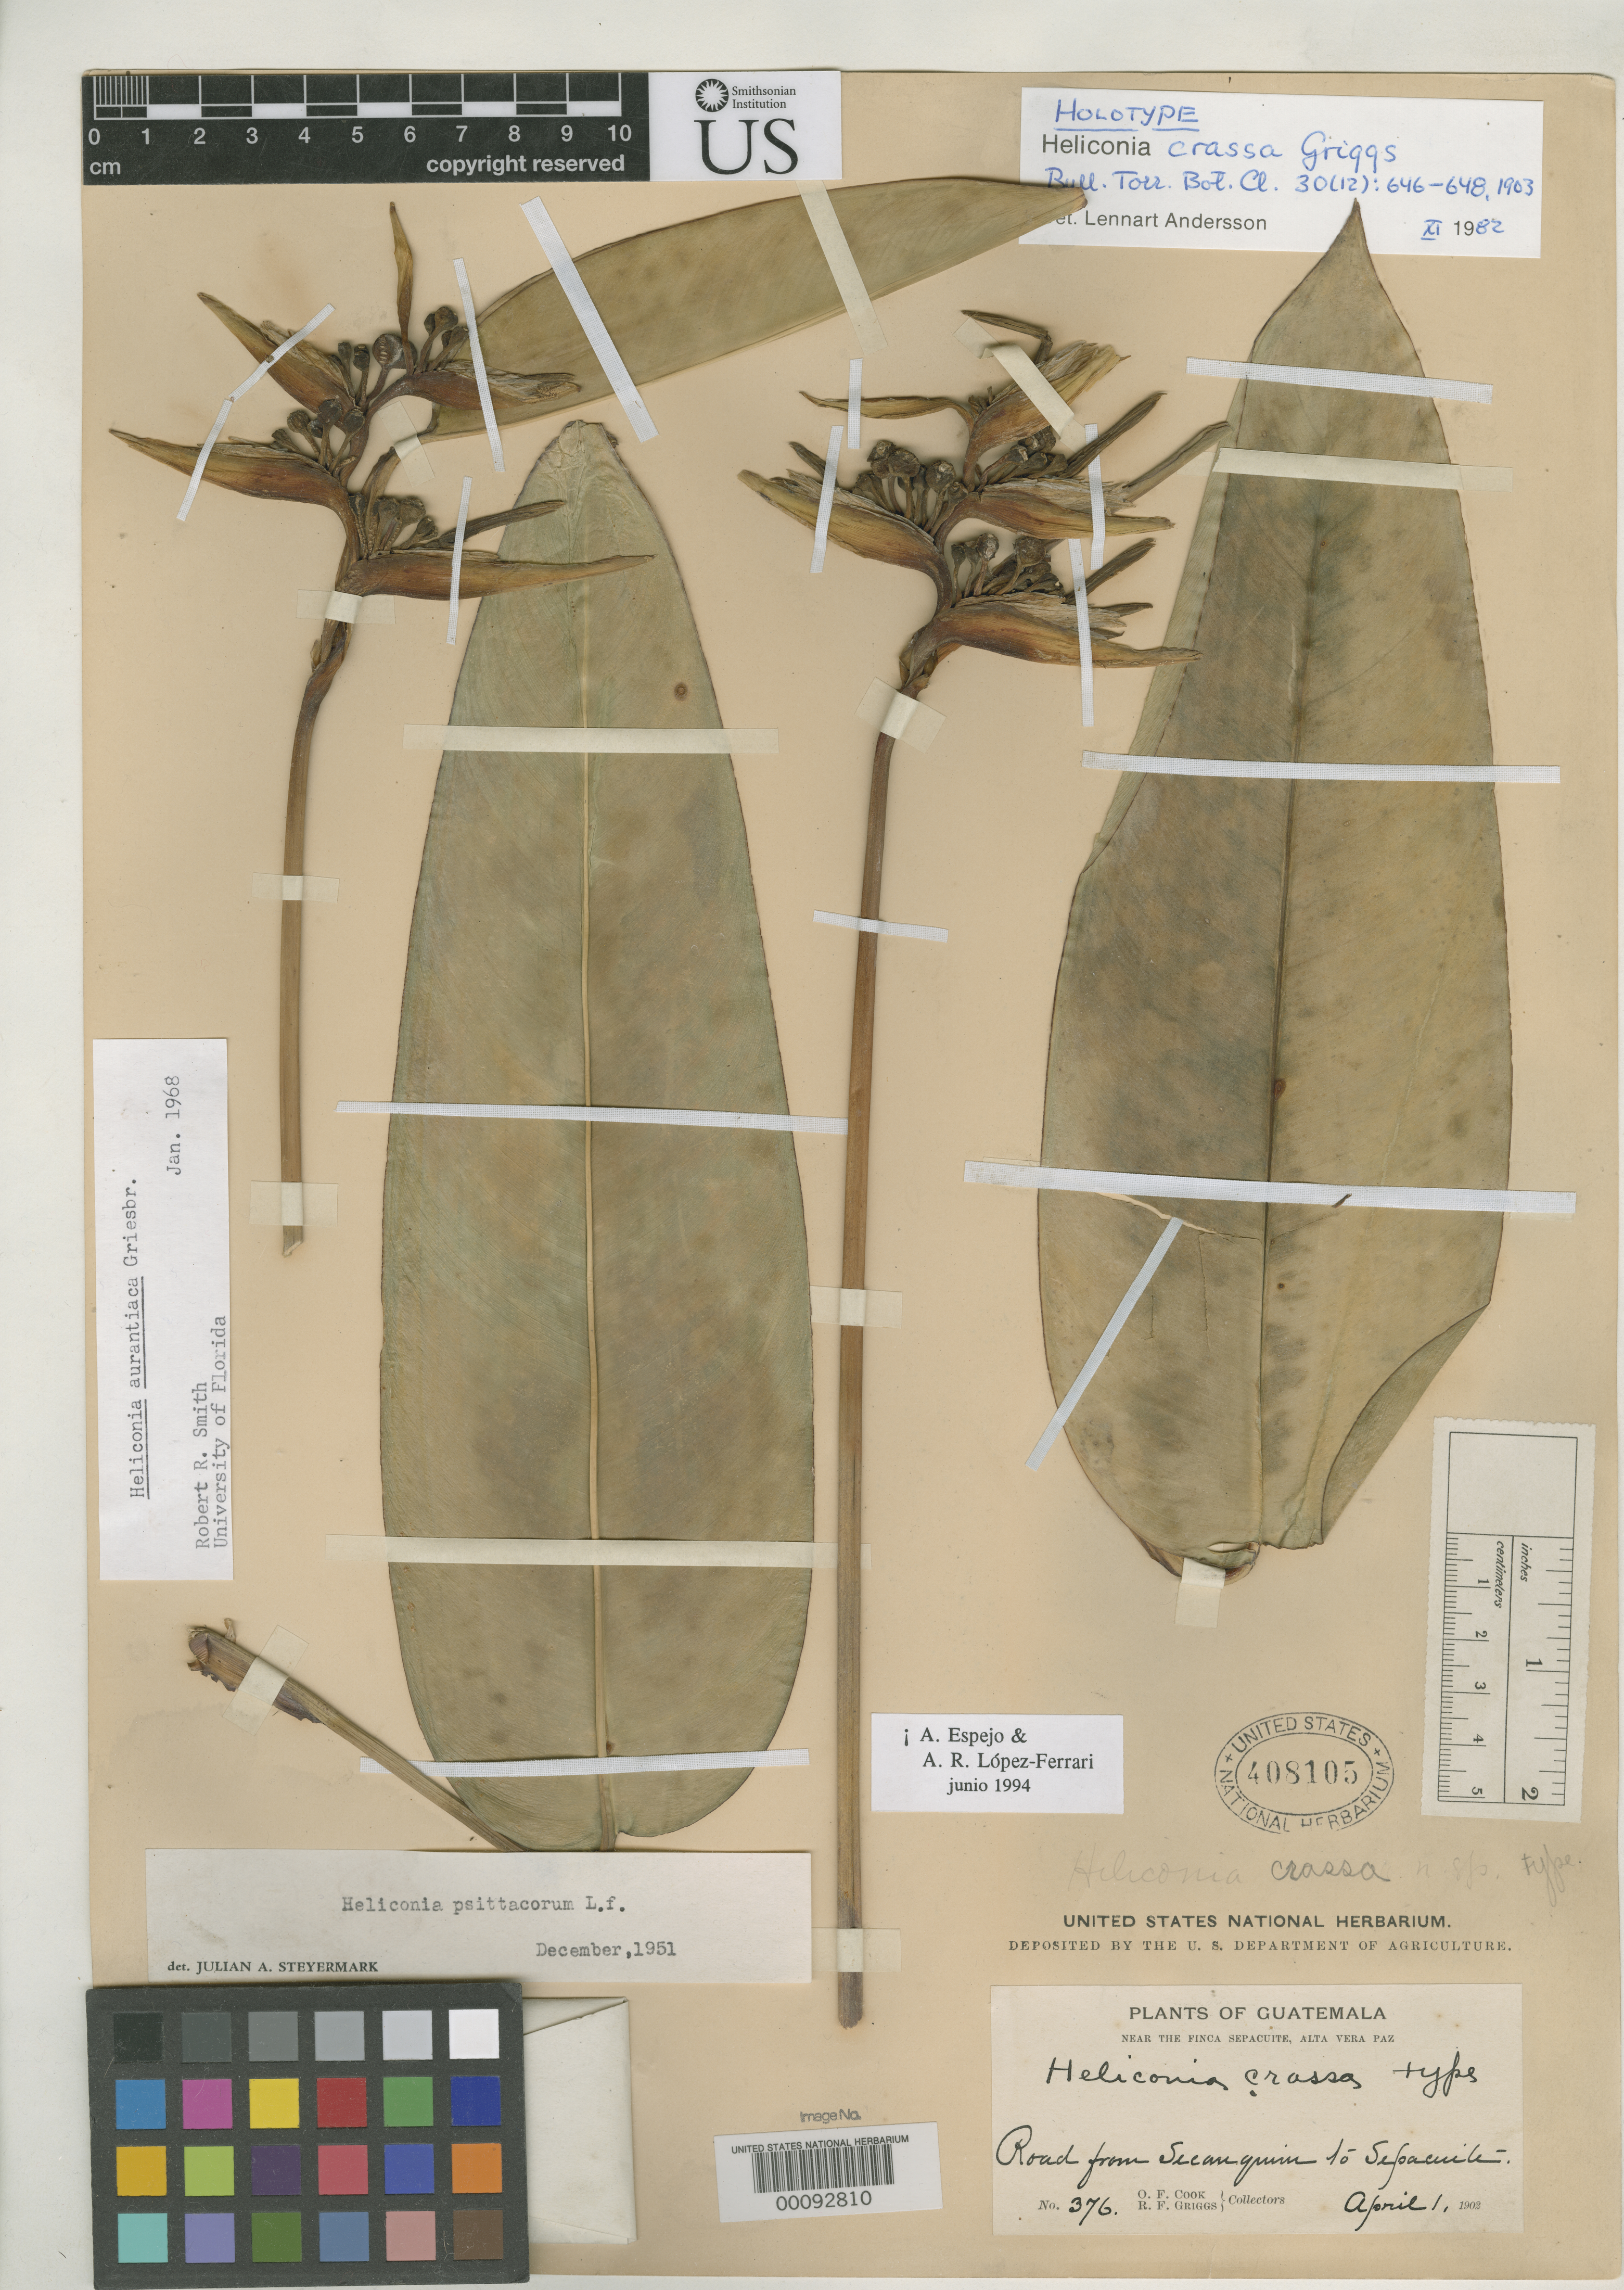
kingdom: Plantae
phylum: Tracheophyta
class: Liliopsida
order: Zingiberales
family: Heliconiaceae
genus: Heliconia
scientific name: Heliconia crassa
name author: R.F. Griggs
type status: Holotype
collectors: O. F. Cook & R. F. Griggs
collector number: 376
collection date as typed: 01 Apr 1902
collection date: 1902-04-01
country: Guatemala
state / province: Alta Verapaz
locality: Near the Finca Sepacuite Mts. between Sepacuite and Secanquim, N of Senaja.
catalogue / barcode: US 408105